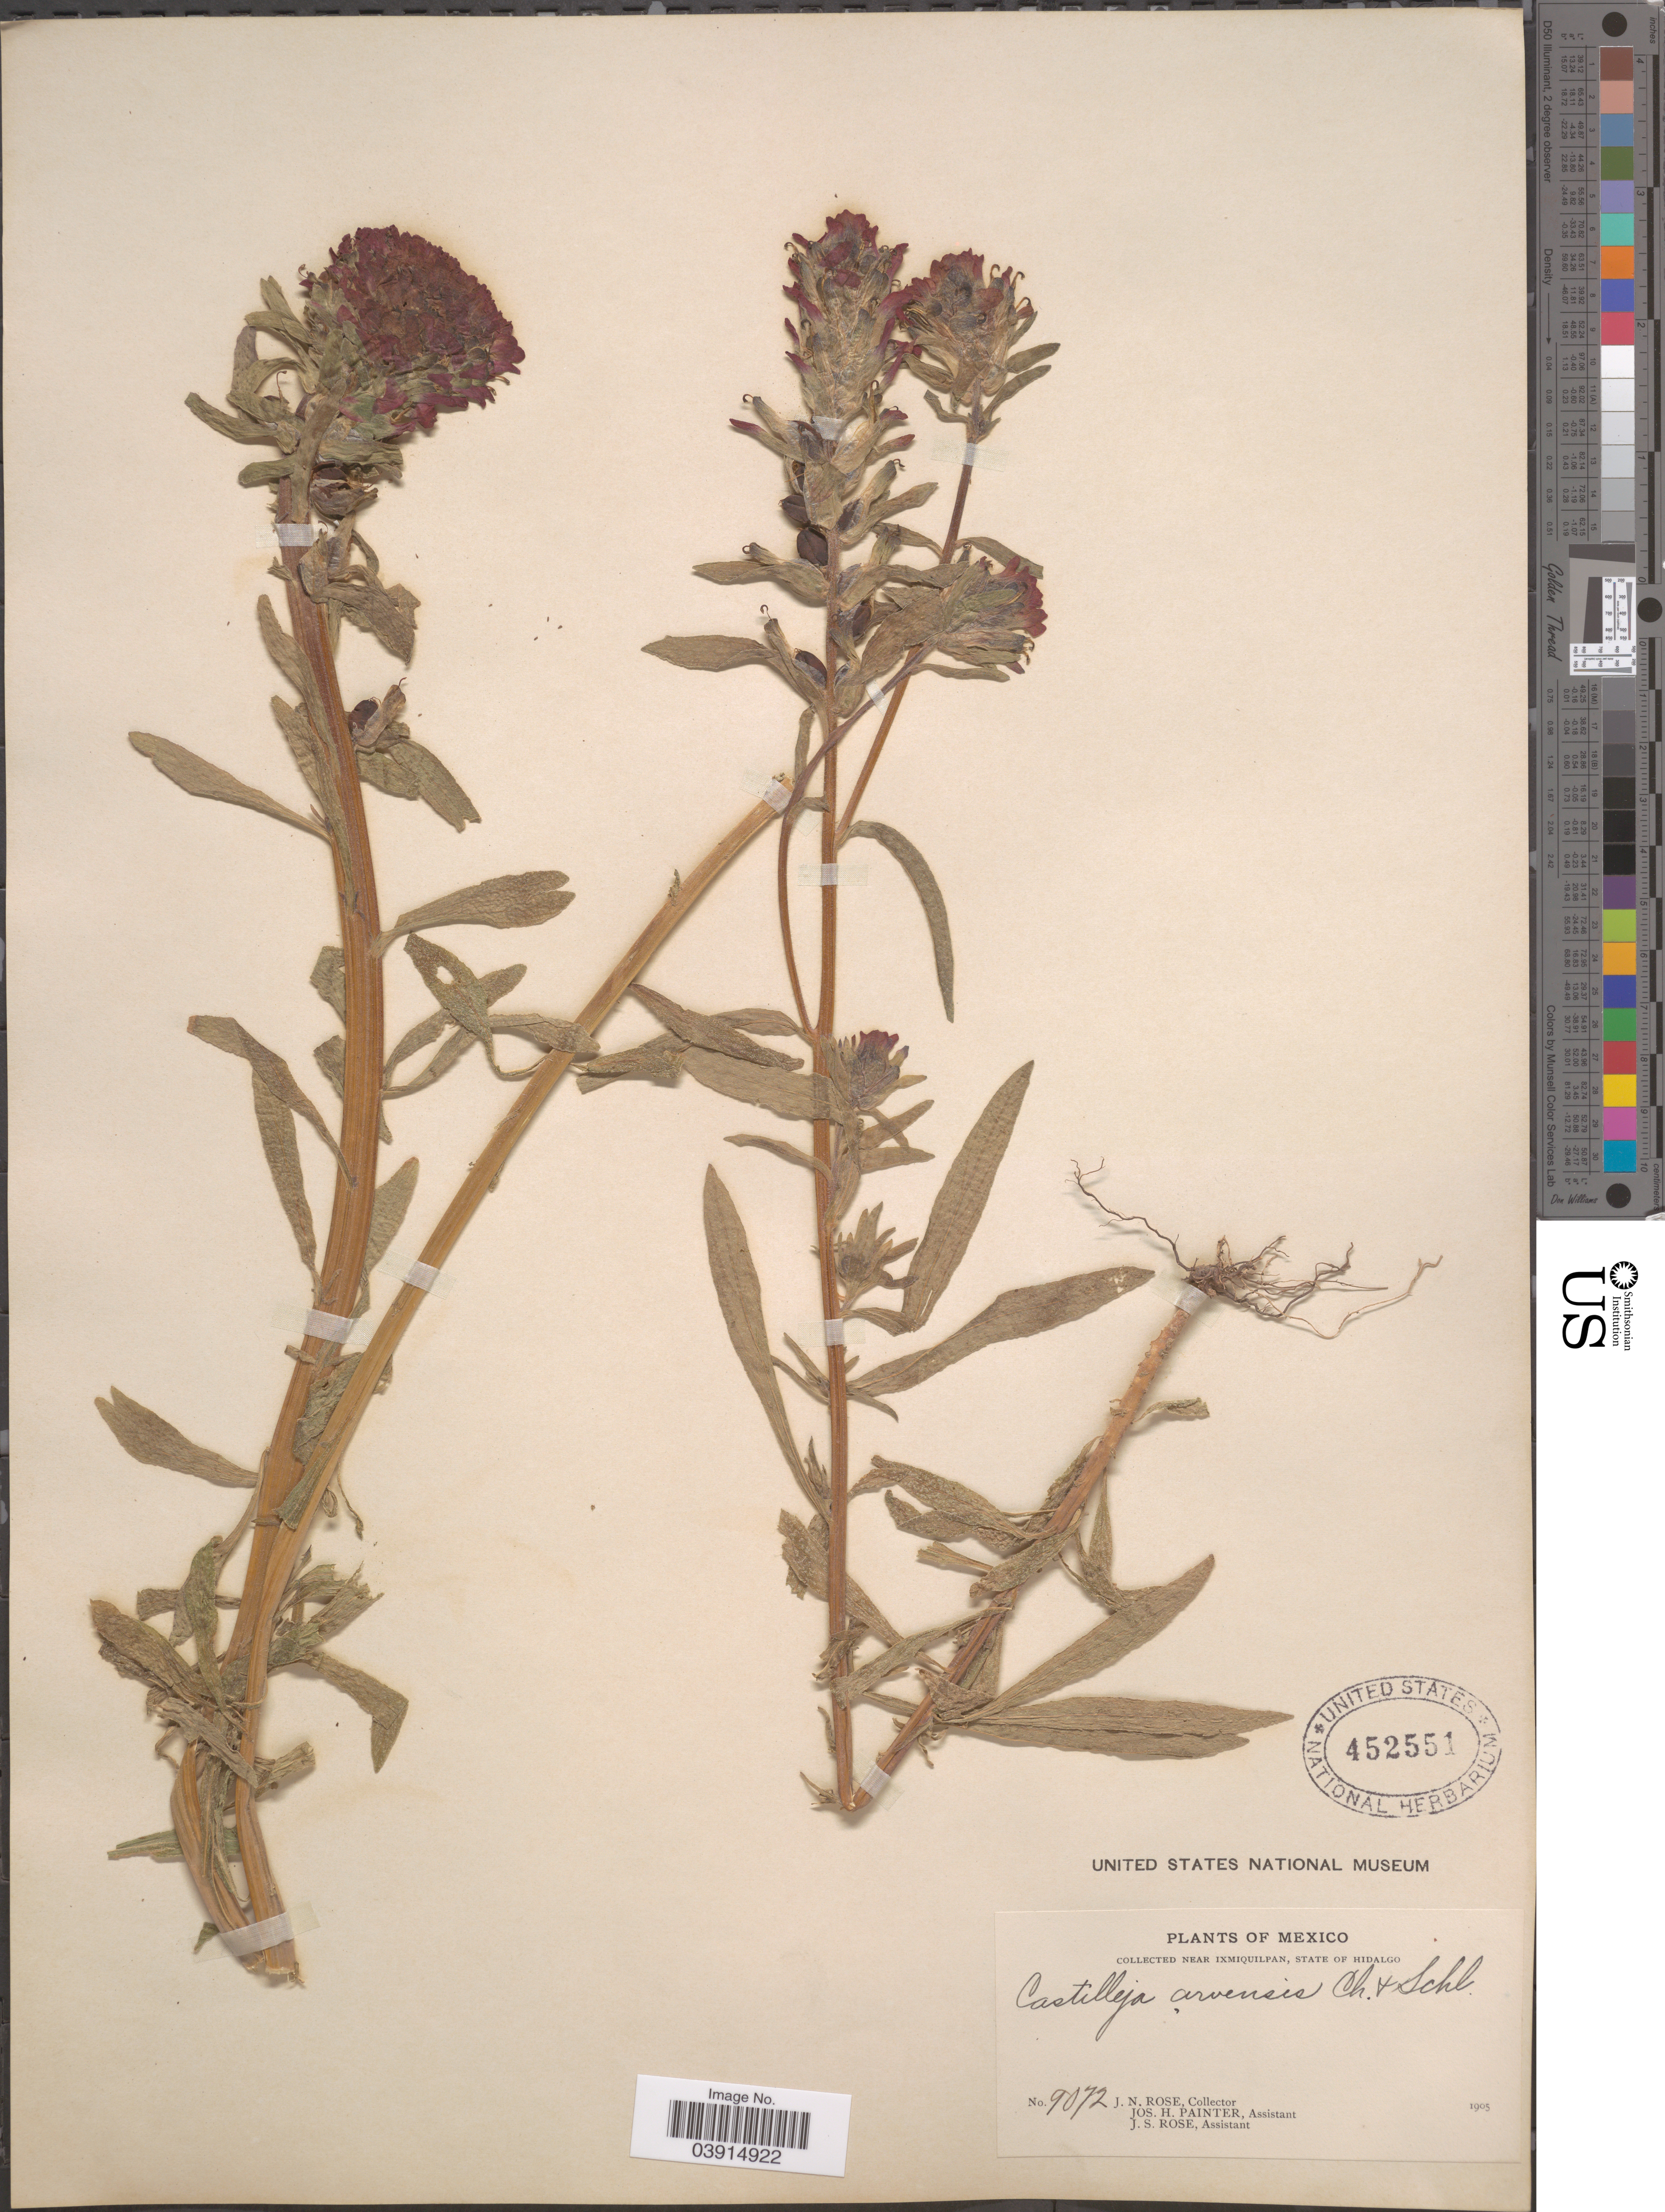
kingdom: Plantae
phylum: Tracheophyta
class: Magnoliopsida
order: Lamiales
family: Orobanchaceae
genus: Castilleja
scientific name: Castilleja arvensis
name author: Schltdl. & Cham.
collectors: J. N. Rose, J. H. Painter & J. S. Rose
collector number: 9072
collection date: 1905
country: Mexico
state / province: Hidalgo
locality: Near Ixmiquilpan.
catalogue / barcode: US 452551